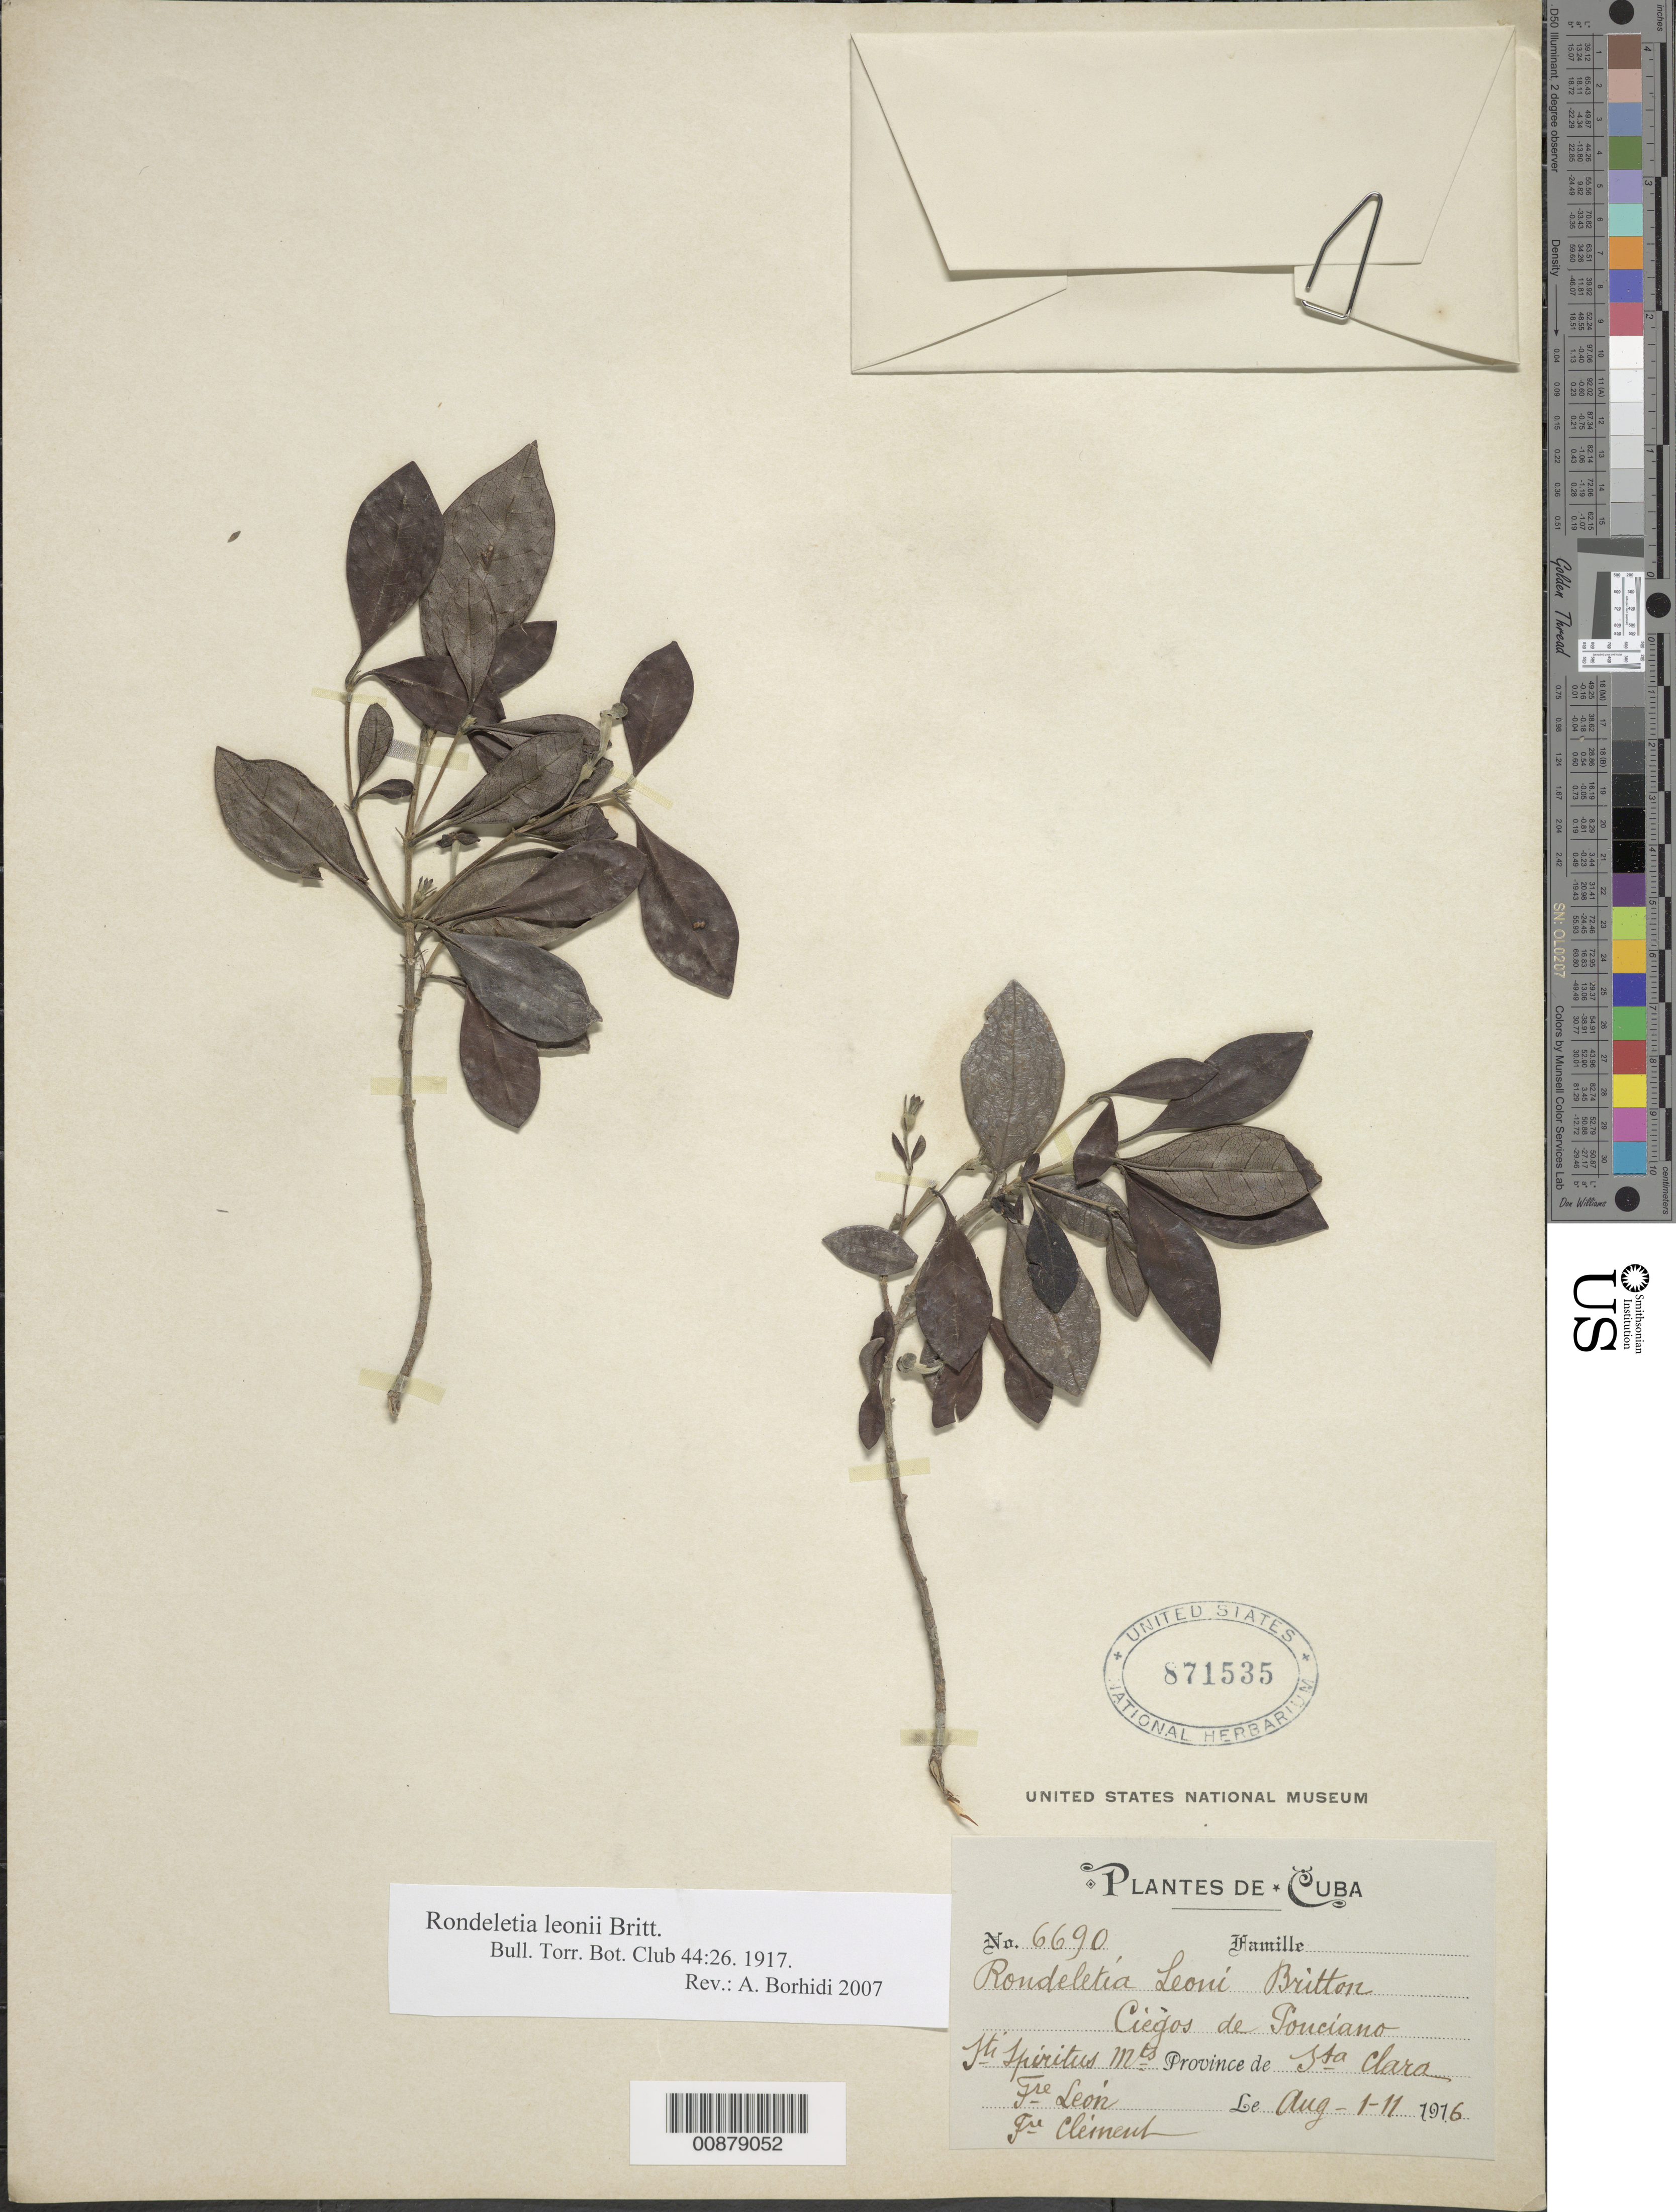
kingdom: Plantae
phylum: Tracheophyta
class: Magnoliopsida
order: Gentianales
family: Rubiaceae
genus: Rondeletia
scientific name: Rondeletia leonii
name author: Britton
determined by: Borhidi, Attila L.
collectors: F. Leon & Bro. Clemente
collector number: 6690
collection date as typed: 01 Aug 1916 to 11 Aug 1916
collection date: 1916-08-01/1916-08-11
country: Cuba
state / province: Santa Clara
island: Cuba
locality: Ciegos de Ponciano, St Spiritus Mts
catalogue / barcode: US 871535